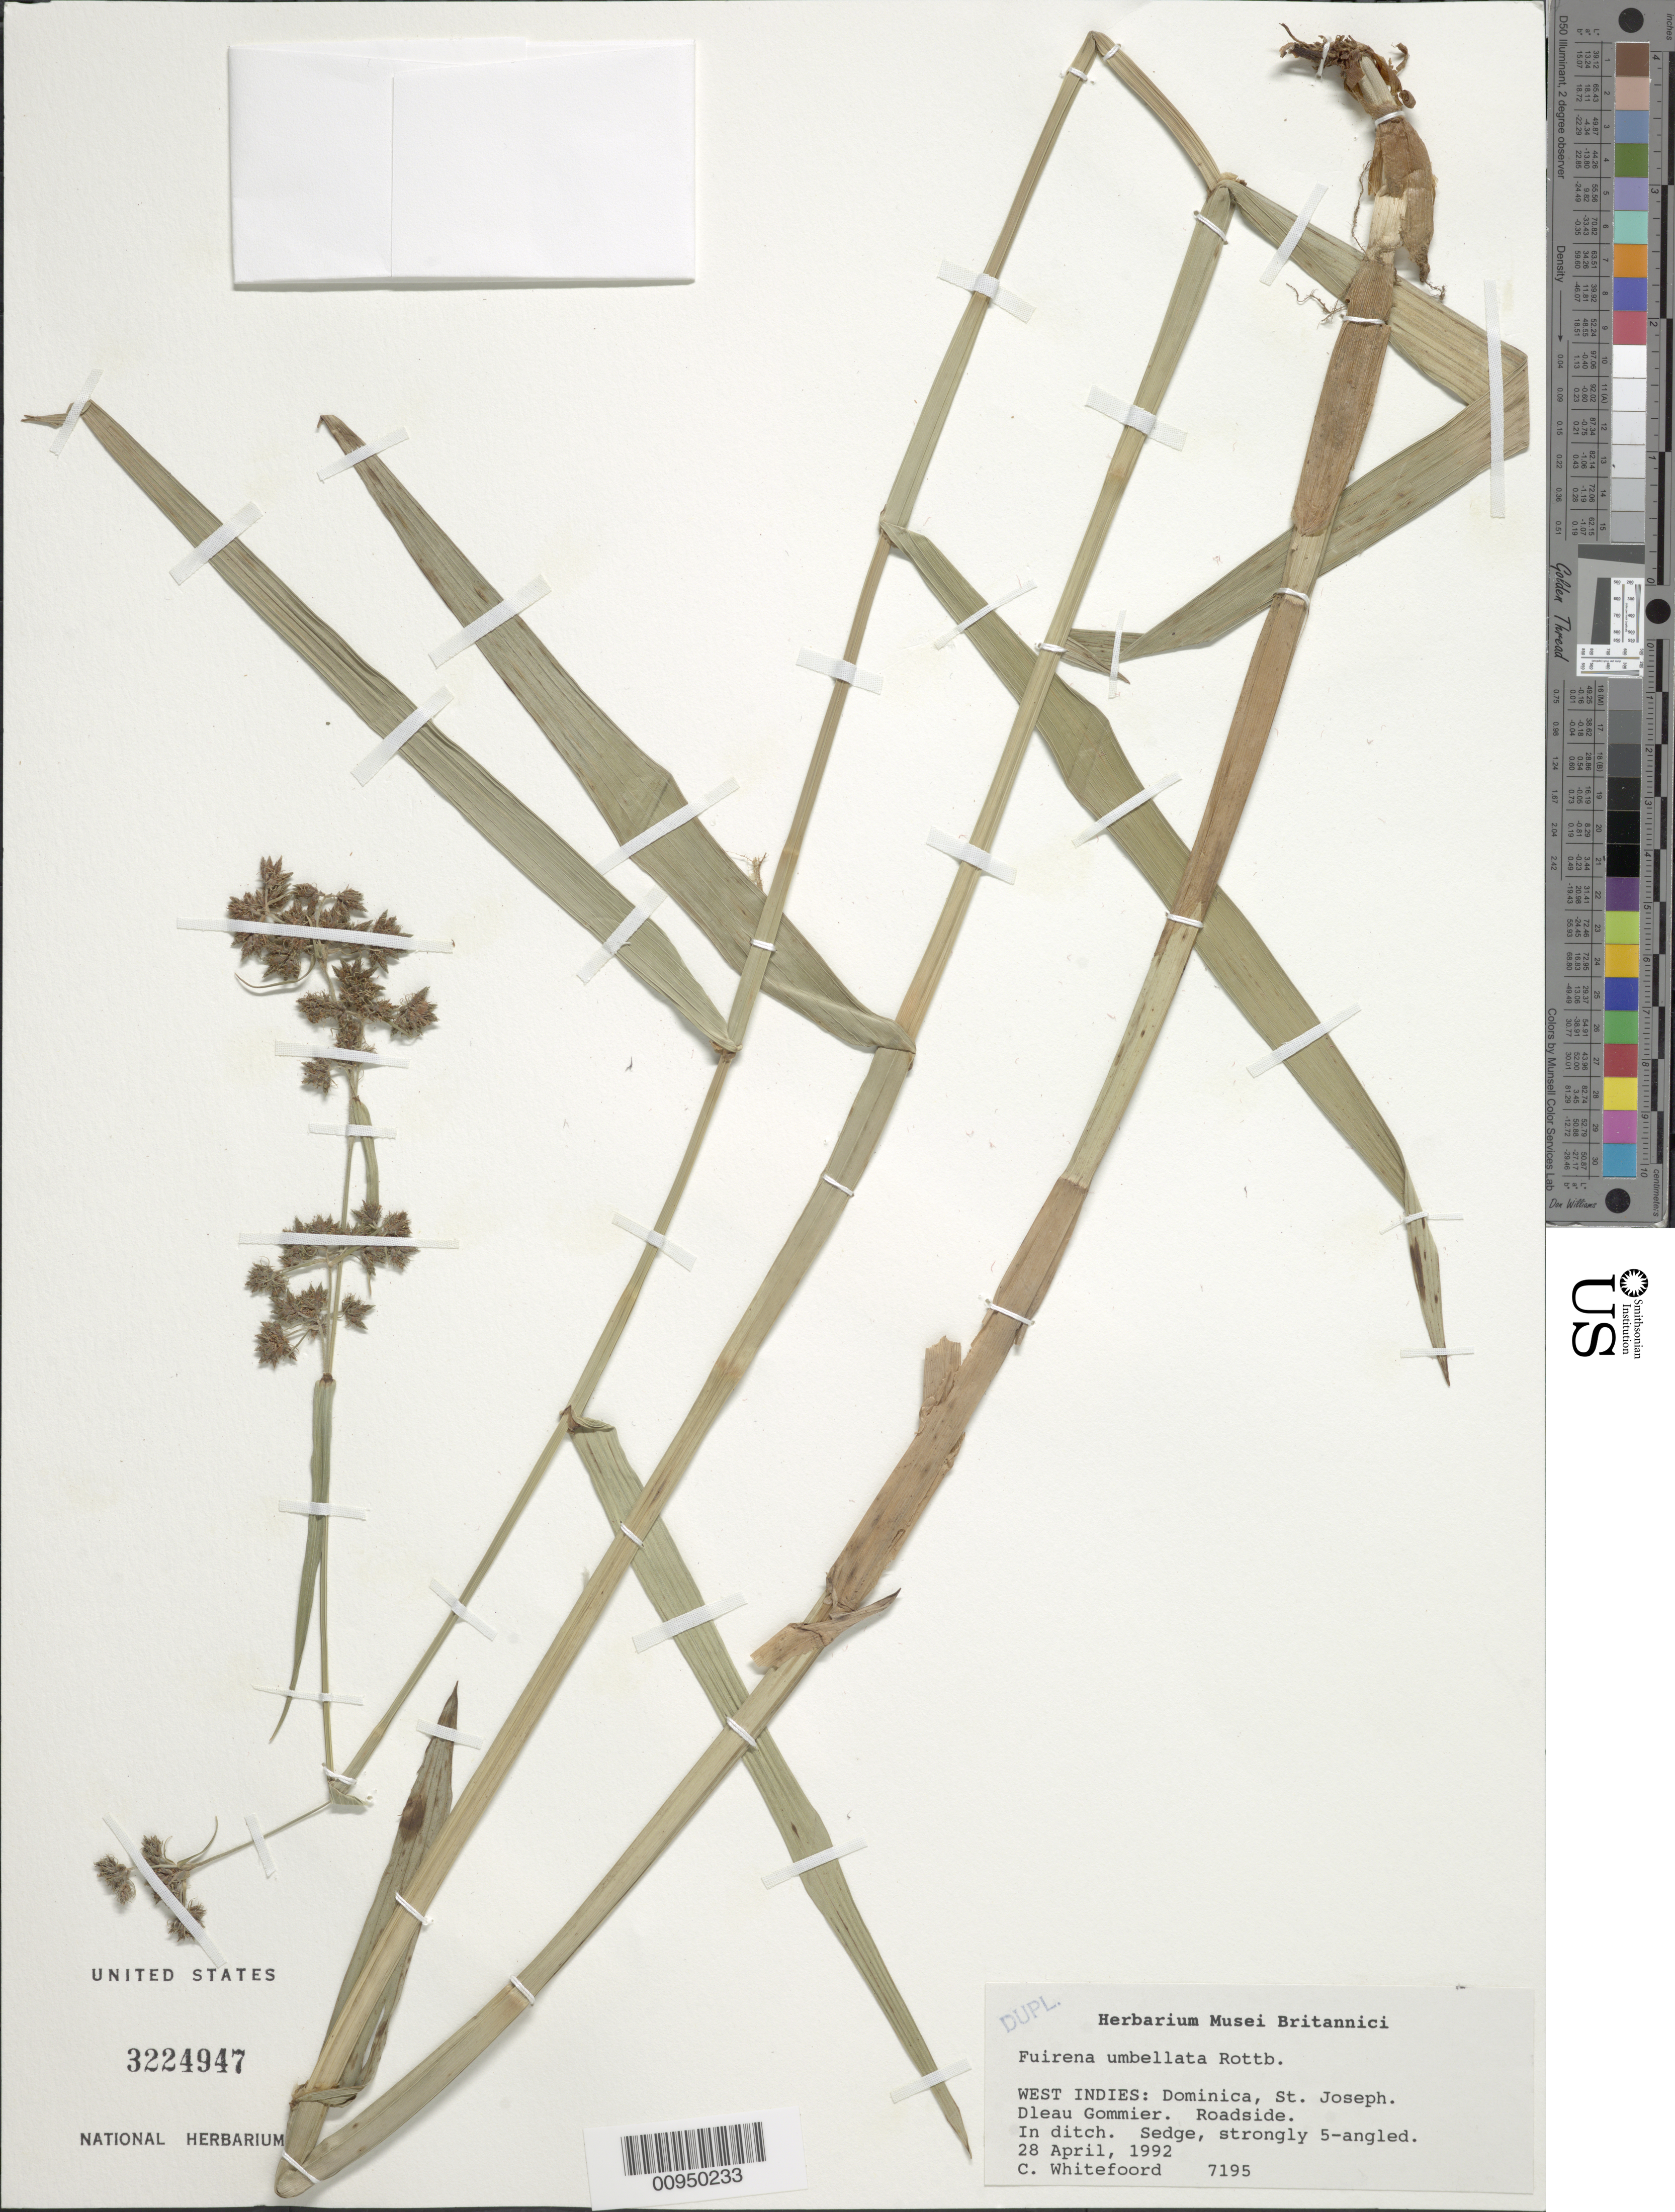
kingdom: Plantae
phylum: Tracheophyta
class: Liliopsida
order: Poales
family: Cyperaceae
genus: Fuirena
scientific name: Fuirena umbellata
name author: Rottb.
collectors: C. Whitefoord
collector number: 7159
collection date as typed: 28 Apr 1992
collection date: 1992-04-28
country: Dominica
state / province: St. Joseph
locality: Dleau Gommier, roadside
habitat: In ditch, roadside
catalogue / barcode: US 3224947